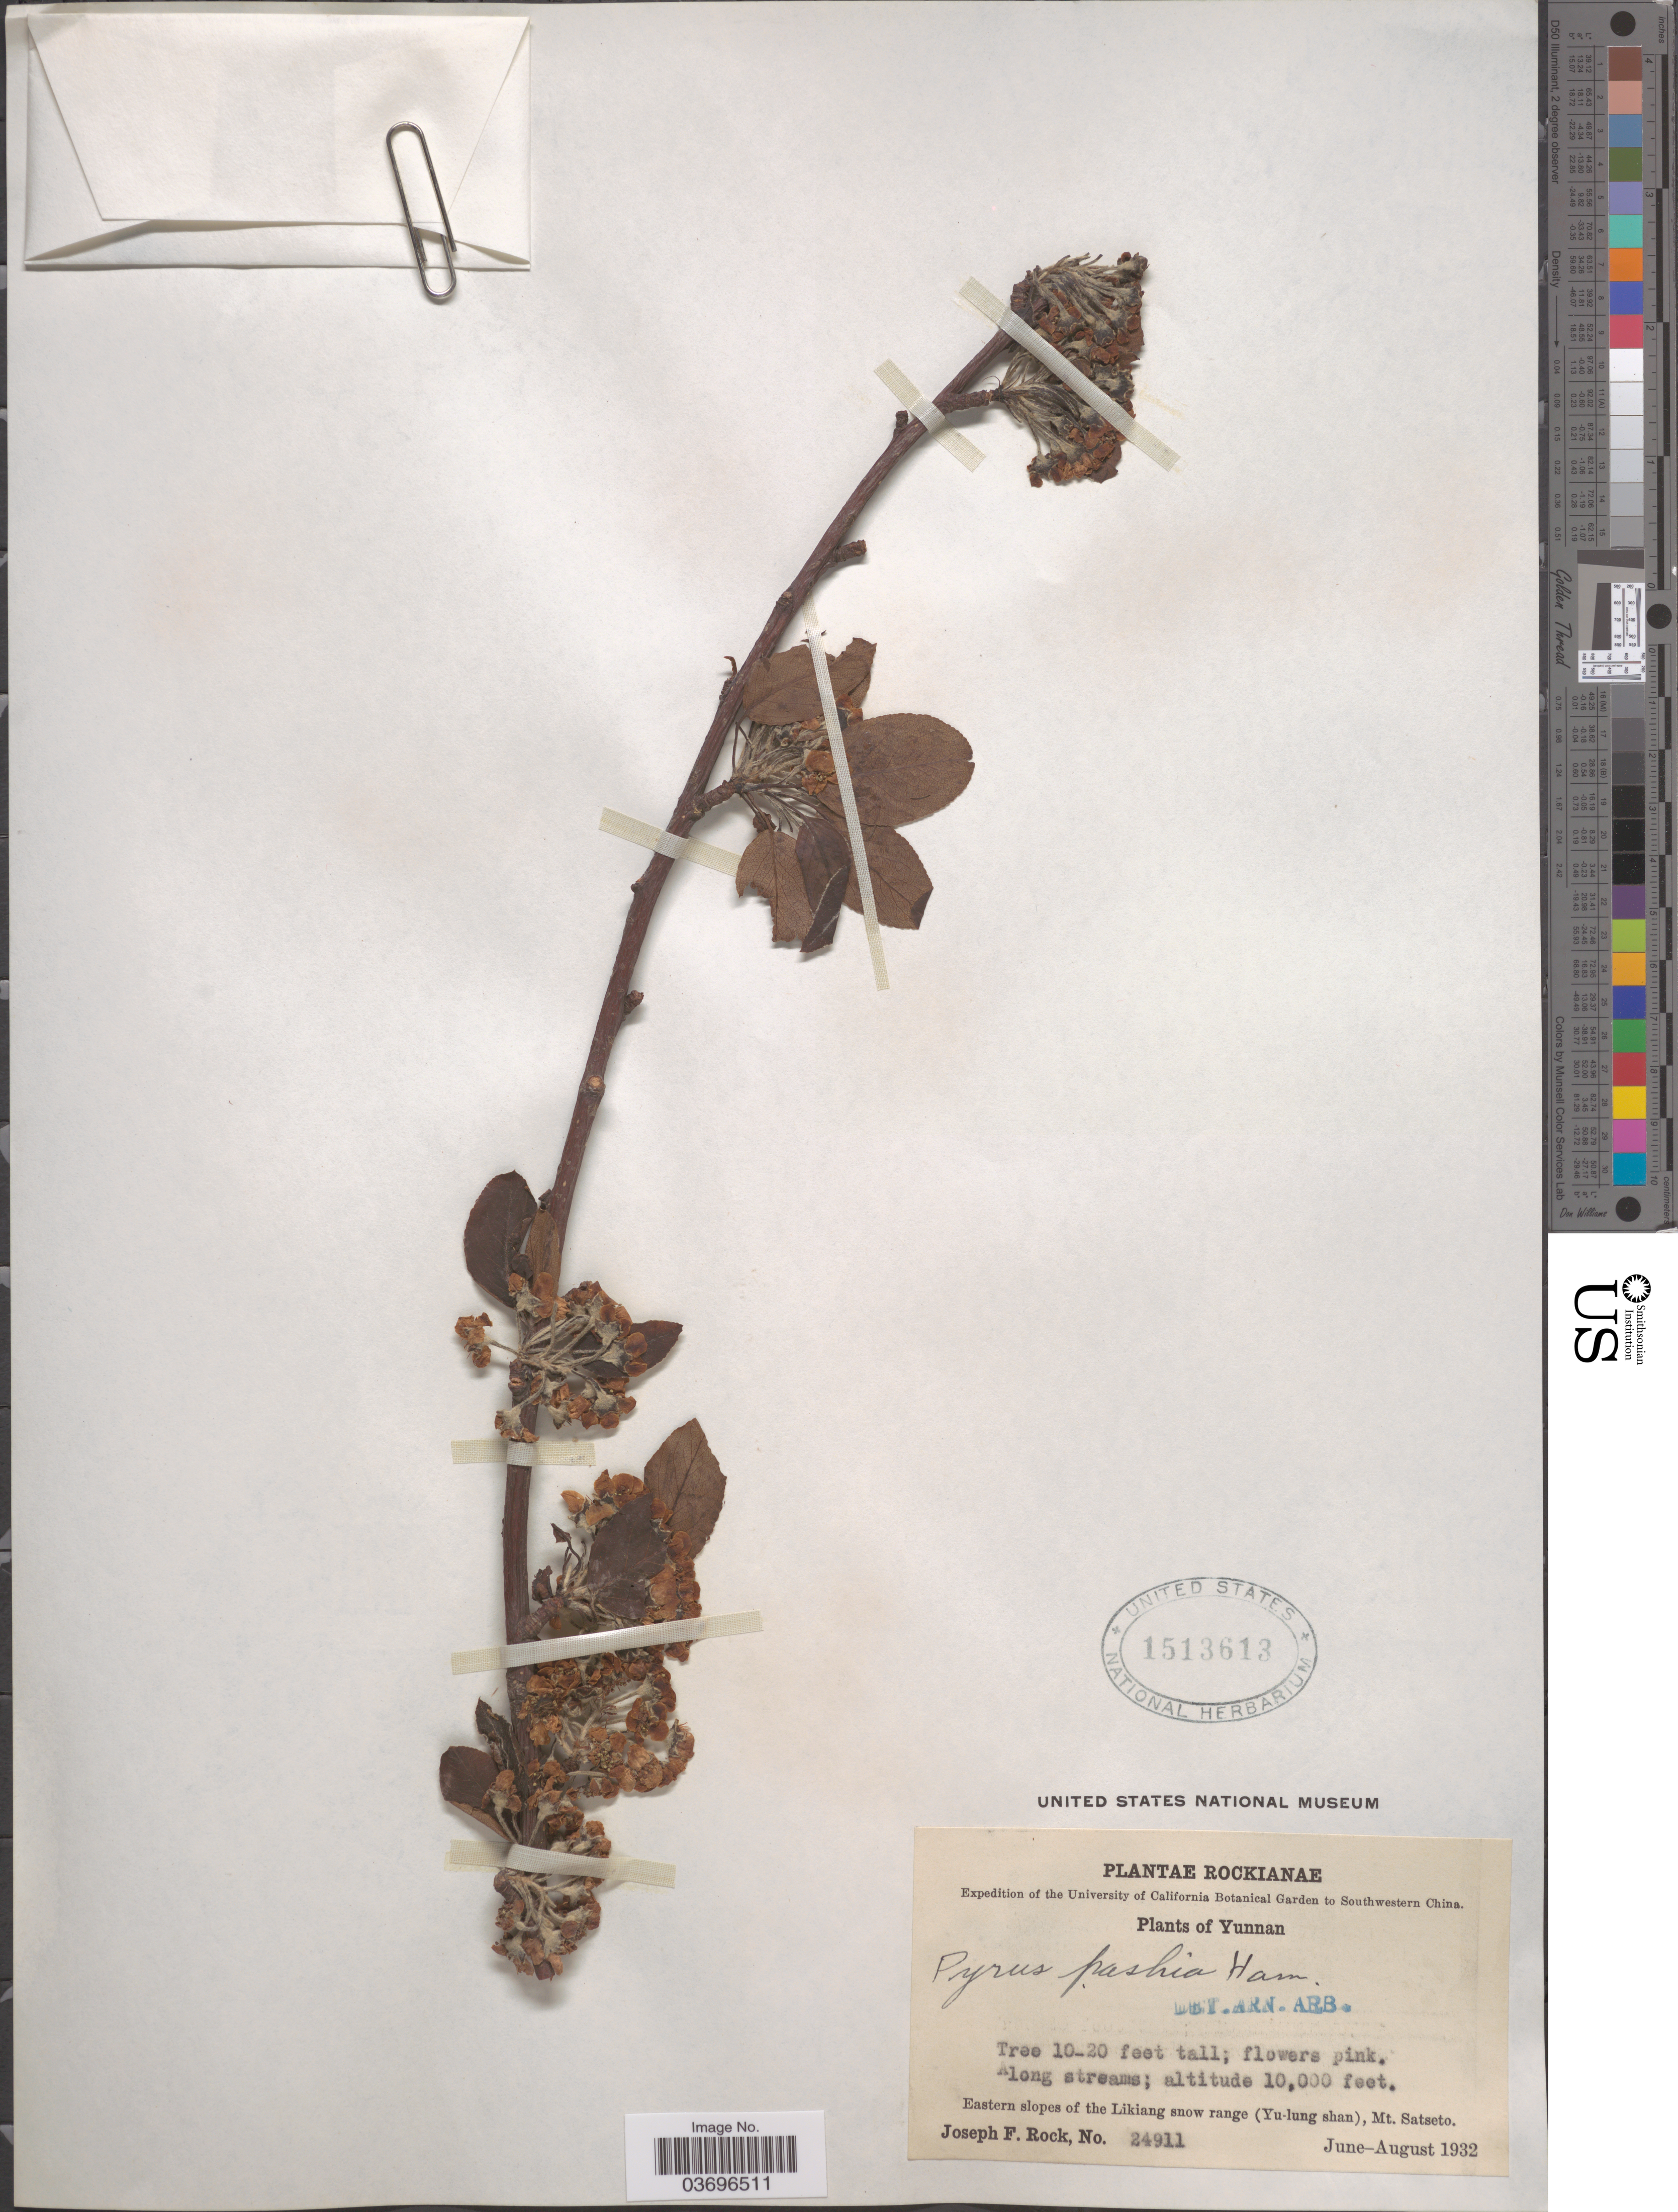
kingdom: Plantae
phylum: Tracheophyta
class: Magnoliopsida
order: Rosales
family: Rosaceae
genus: Pyrus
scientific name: Pyrus pashia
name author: Buch.-Ham. ex D. Don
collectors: J. F. Rock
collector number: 24911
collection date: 1932-06/1932-08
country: China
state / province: Yunnan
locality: Southwestern China. Eastern slopes of the Likiang snow range (Yu-lung shan), Mt. Satseto.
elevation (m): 3048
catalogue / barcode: US 1513613